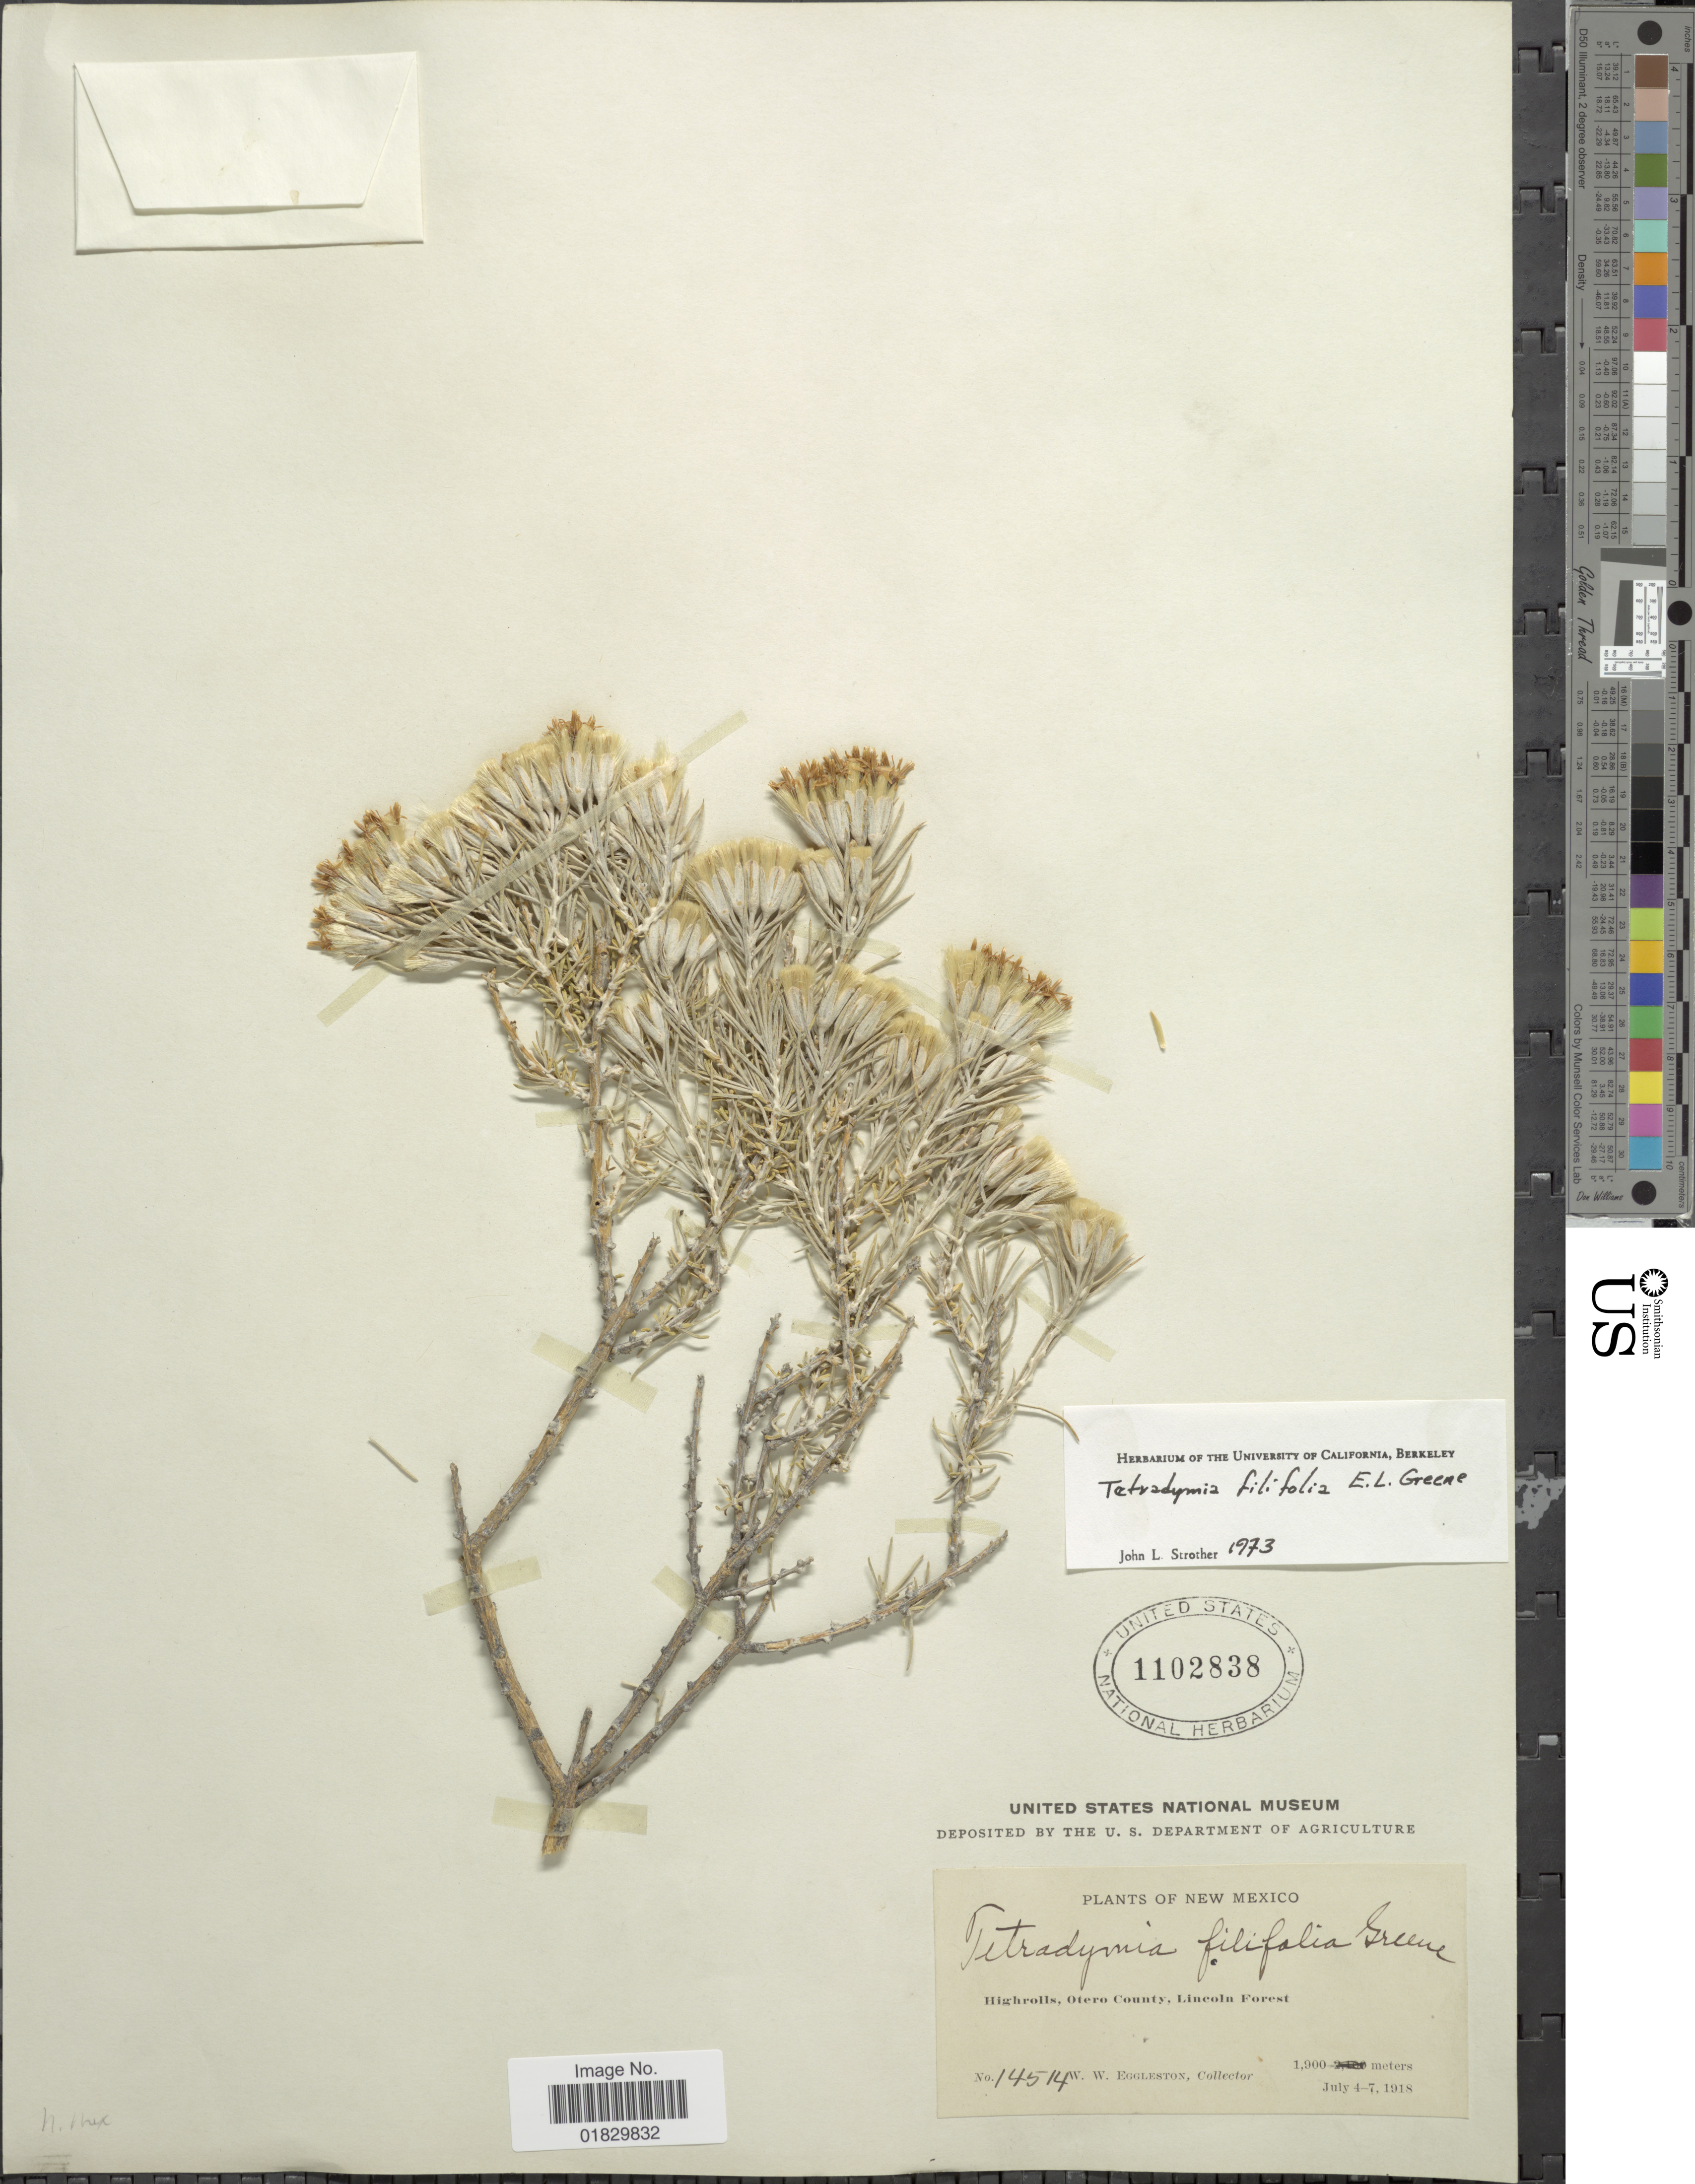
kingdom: Plantae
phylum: Tracheophyta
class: Magnoliopsida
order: Asterales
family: Asteraceae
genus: Tetradymia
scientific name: Tetradymia filifolia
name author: Greene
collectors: W. W. Eggleston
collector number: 14514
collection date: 1918-07-04/1918-07-07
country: United States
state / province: New Mexico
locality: Highrolls, Otero County, Lincoln Forest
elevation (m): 1900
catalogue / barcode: US 1102839